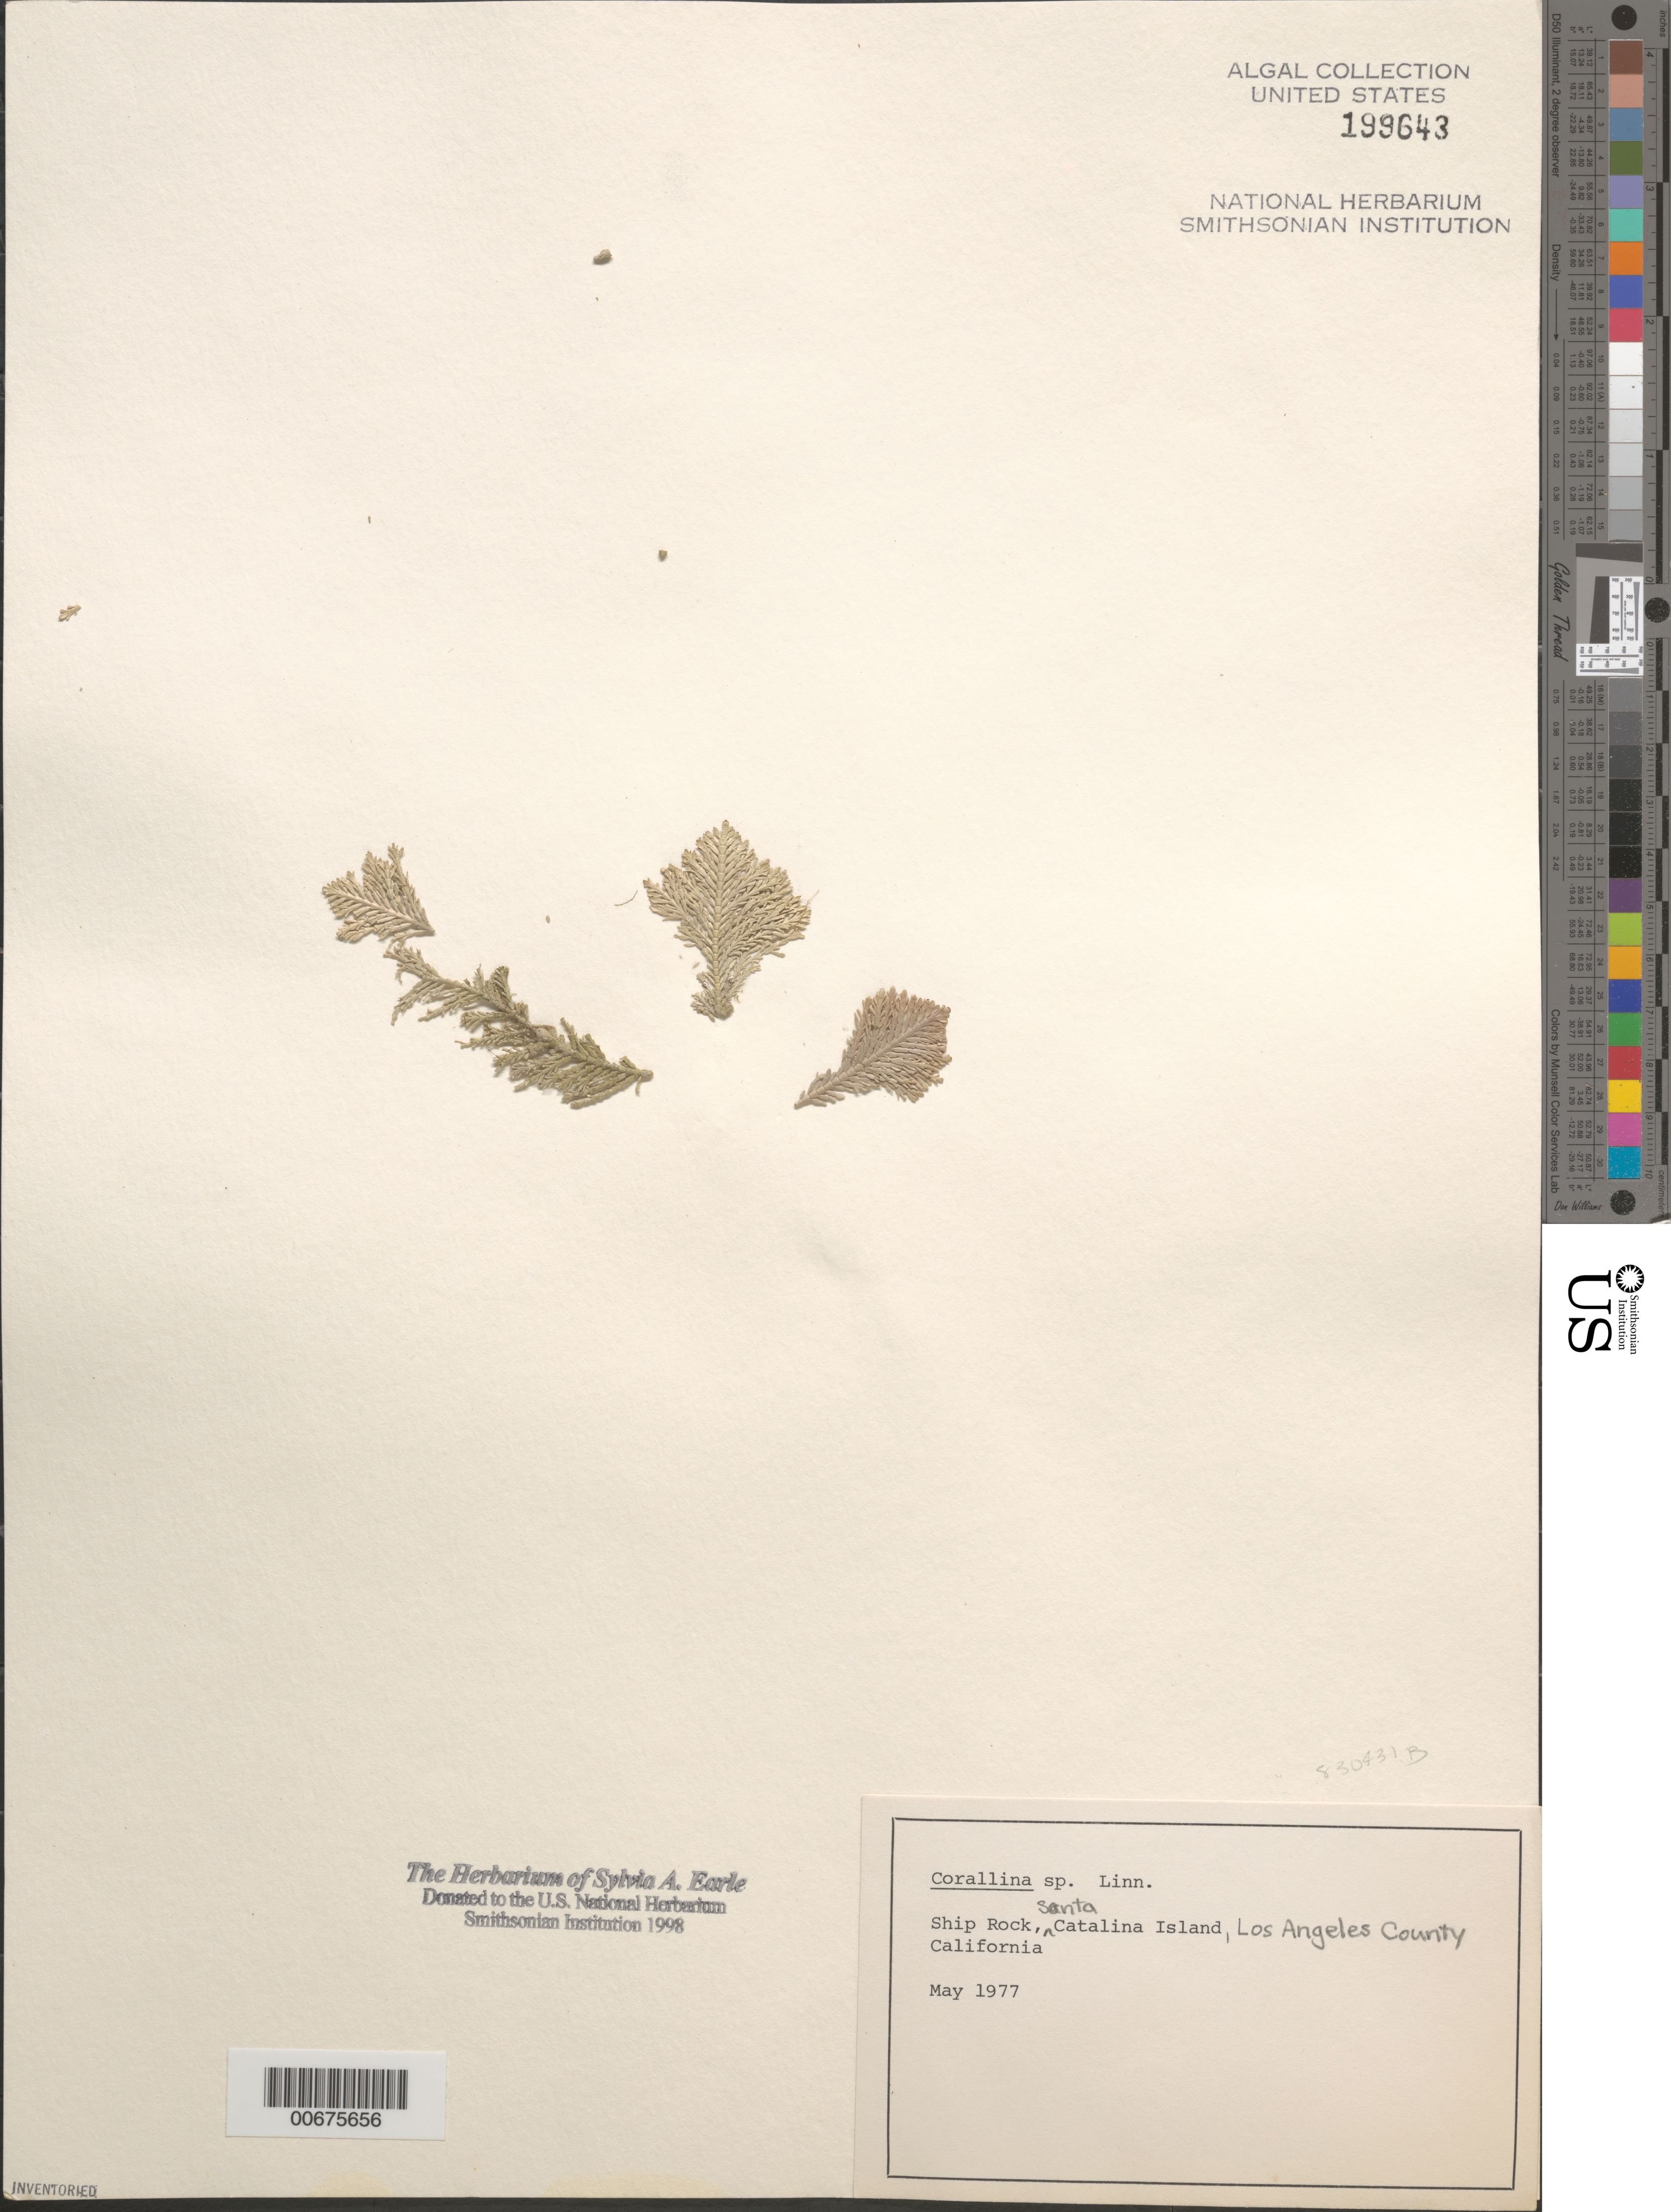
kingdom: Plantae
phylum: Rhodophyta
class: Florideophyceae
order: Corallinales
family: Corallinaceae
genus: Corallina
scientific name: Corallina sp.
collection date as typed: May 1977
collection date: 1977-05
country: United States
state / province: California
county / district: Los Angeles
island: Santa Catalina Island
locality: Ship Rock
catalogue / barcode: US 199643